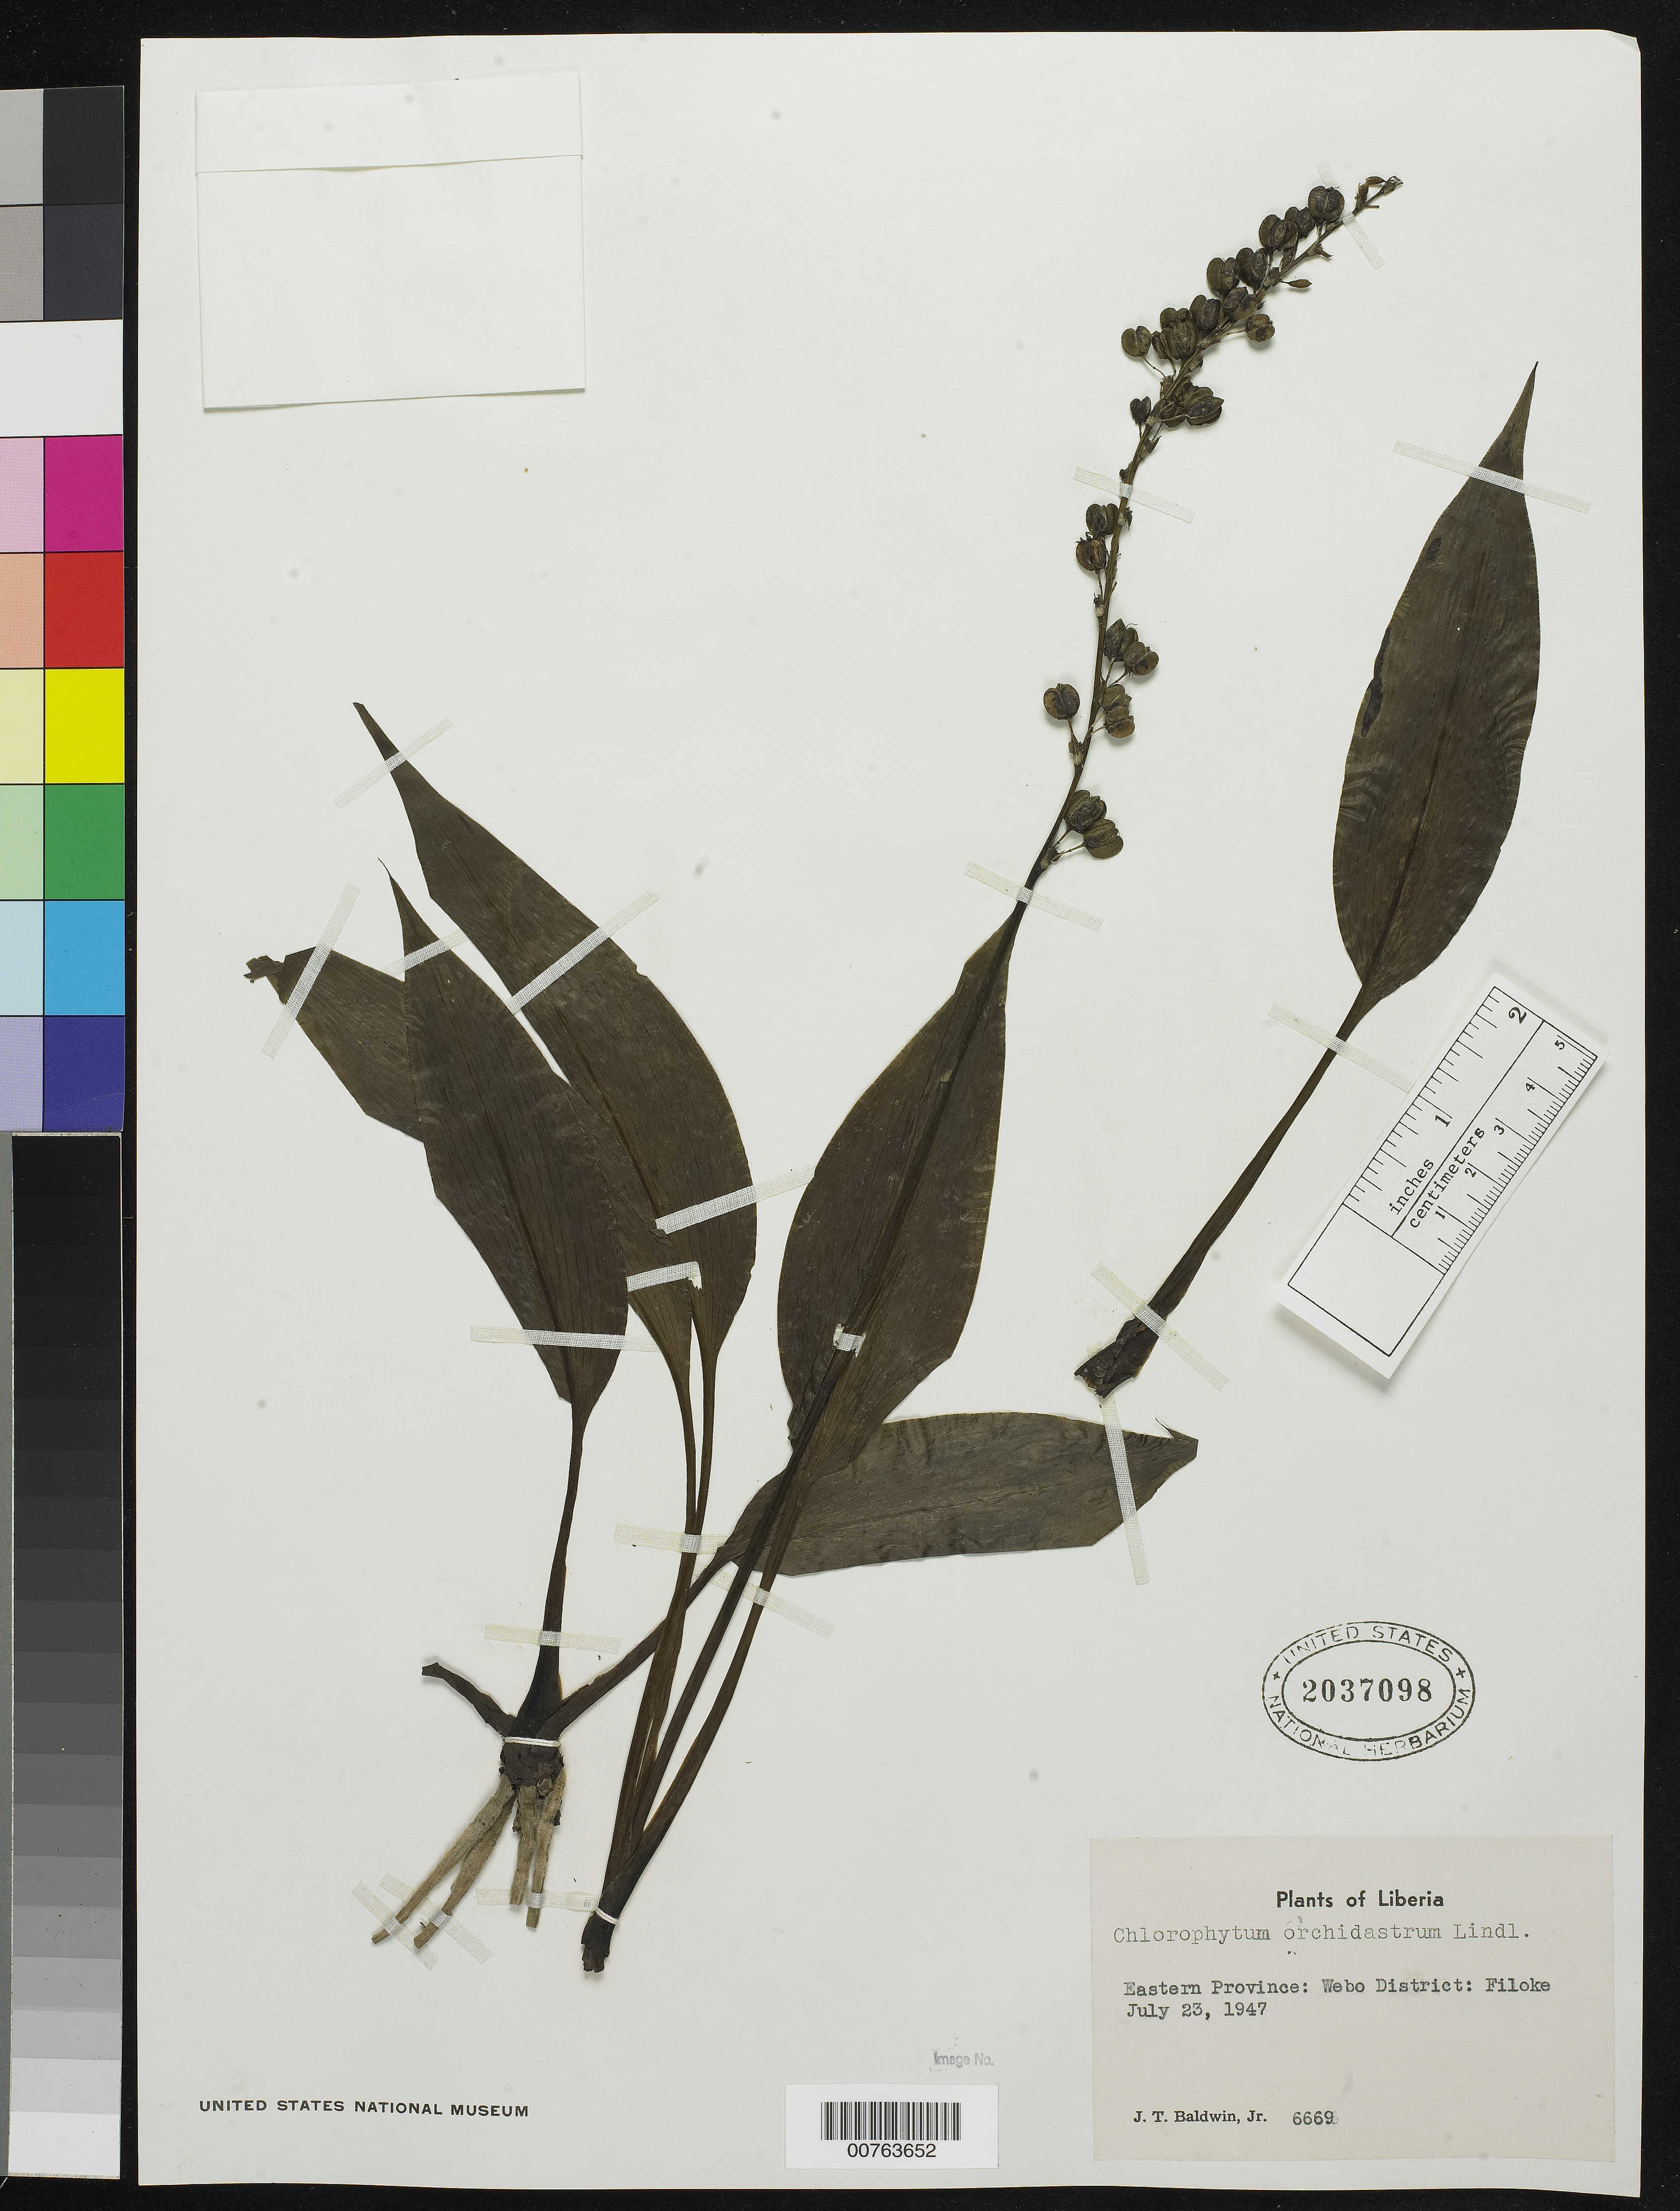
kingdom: Plantae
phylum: Tracheophyta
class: Liliopsida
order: Asparagales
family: Asparagaceae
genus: Chlorophytum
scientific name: Chlorophytum orchidastrum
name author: Lindl.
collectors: J. T. Baldwin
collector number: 6669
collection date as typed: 23 Jul 1947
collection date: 1947-07-23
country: Liberia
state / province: River Gee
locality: Eastern Province: Webo District, Filoke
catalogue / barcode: US 2037098